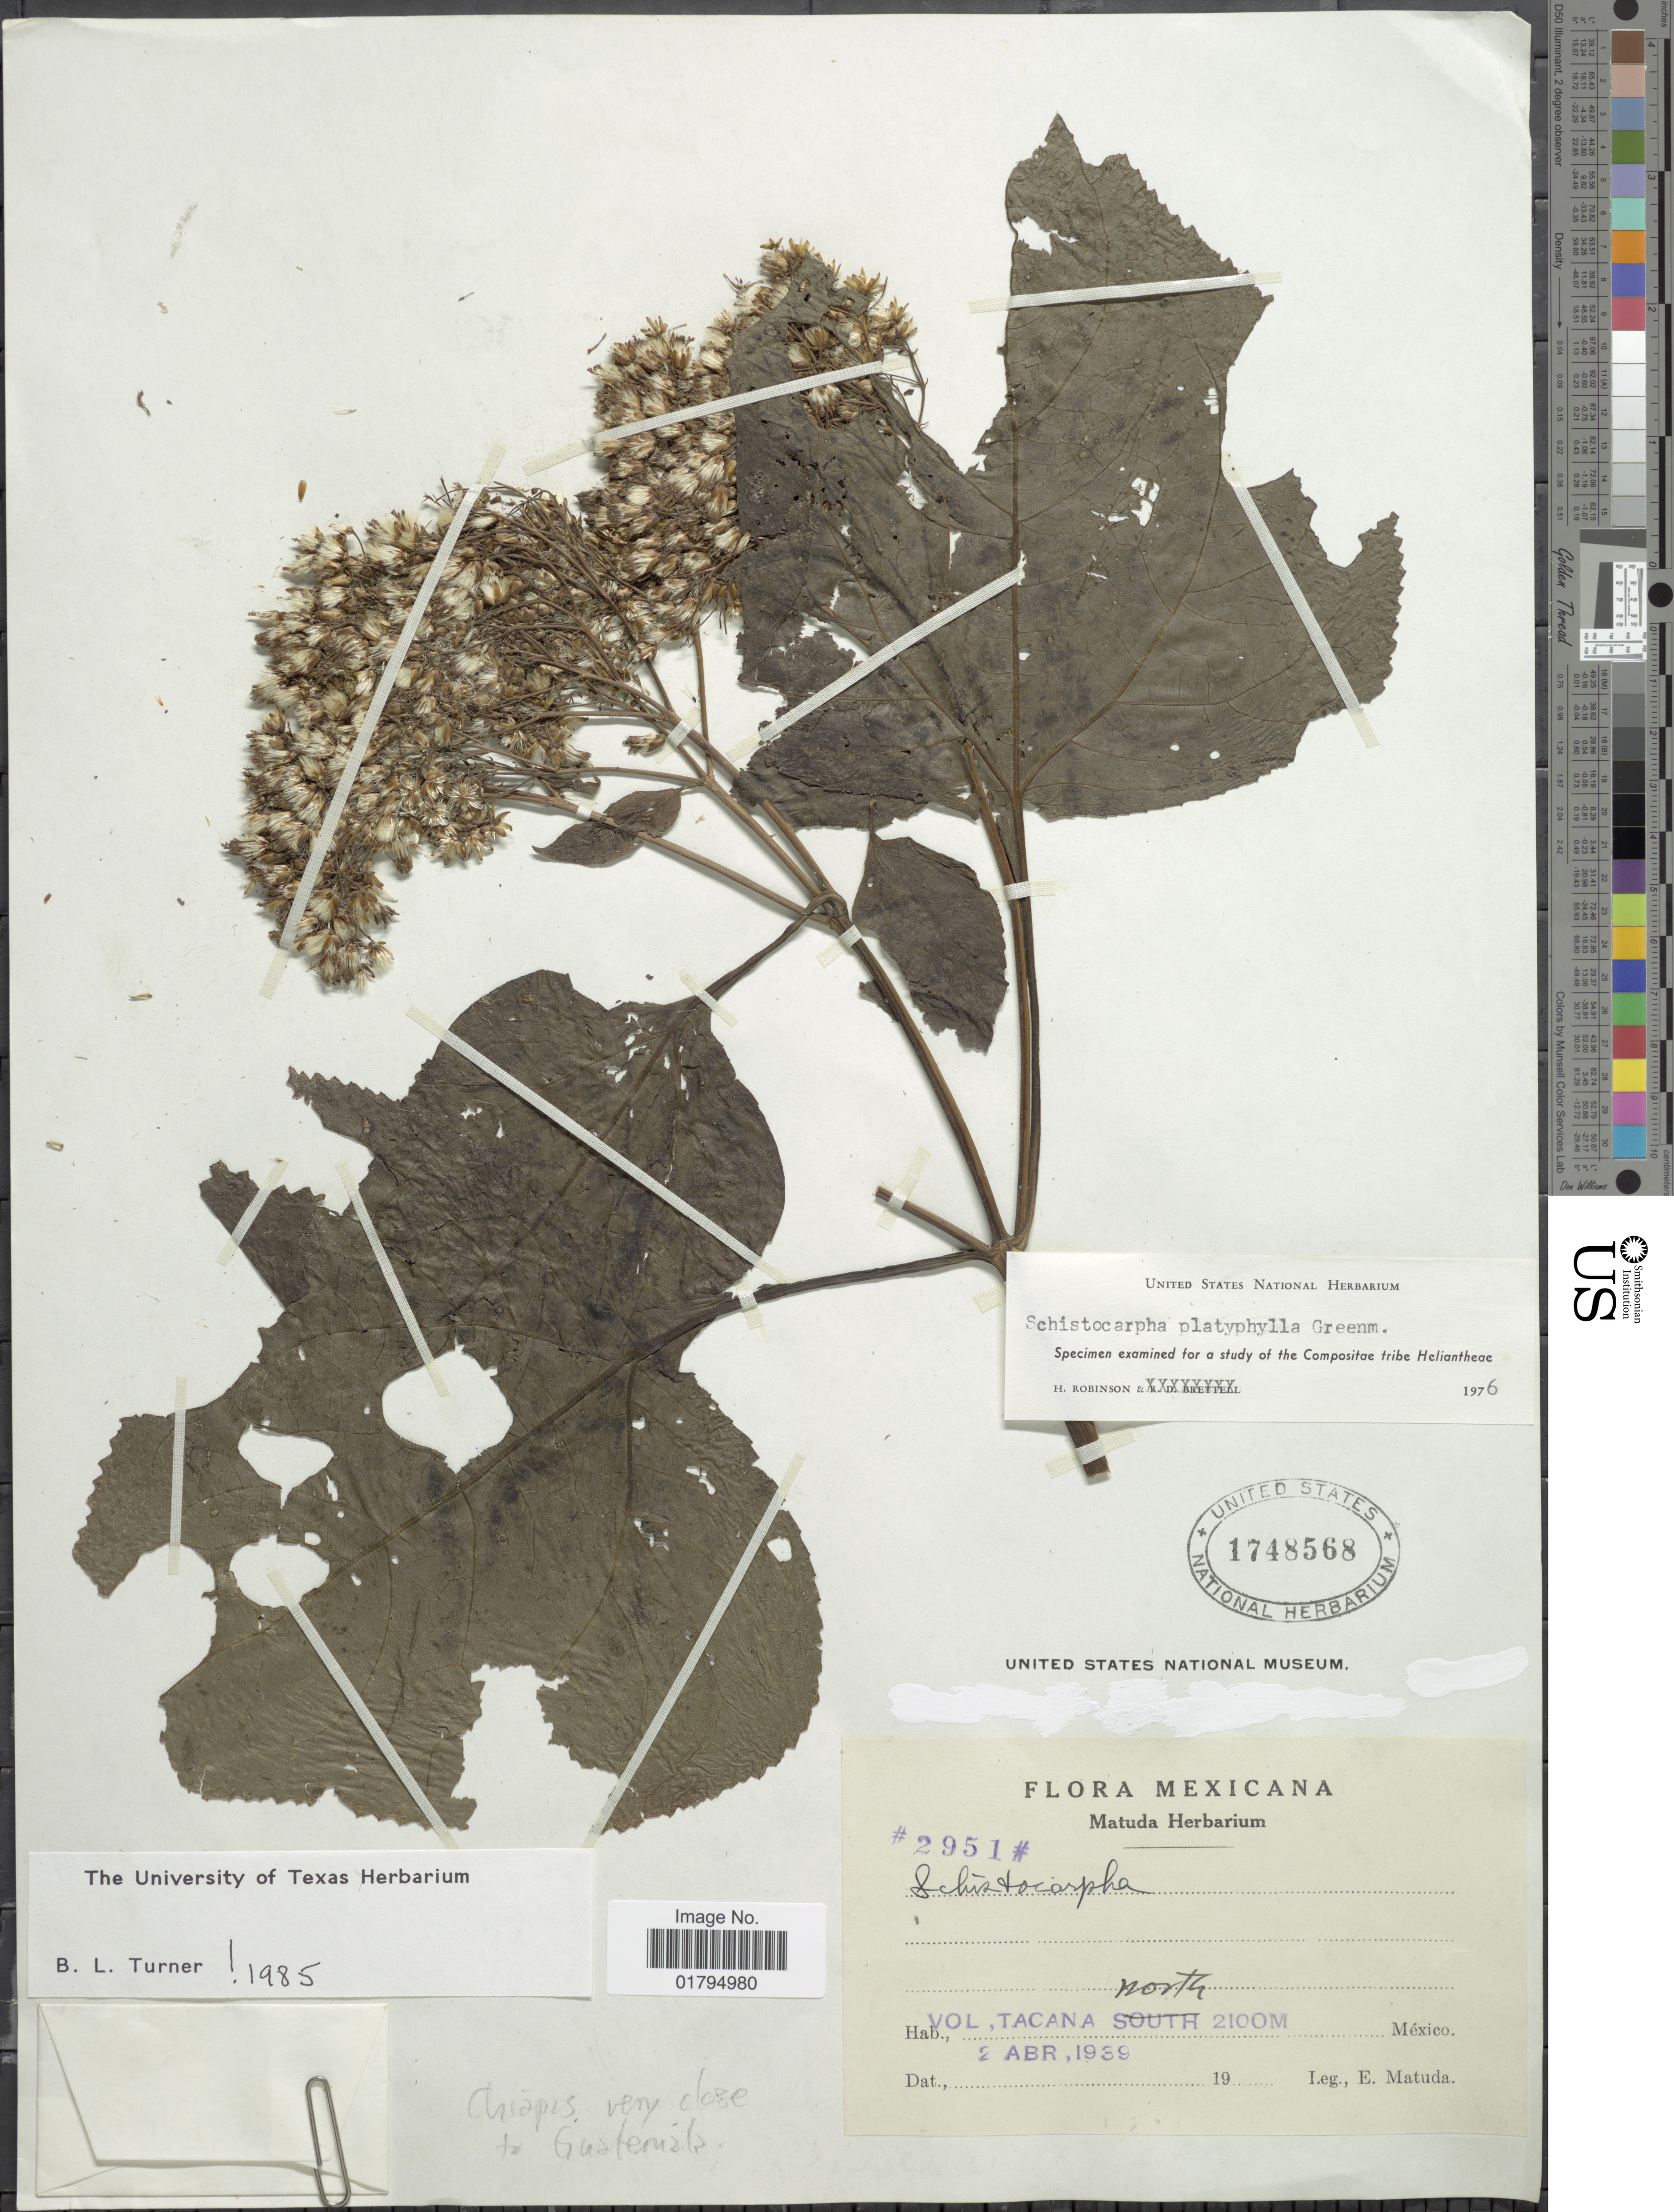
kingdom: Plantae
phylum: Tracheophyta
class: Magnoliopsida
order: Asterales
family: Asteraceae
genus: Schistocarpha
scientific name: Schistocarpha platyphylla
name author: Greenm.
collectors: E. Matuda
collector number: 2951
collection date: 1939-04-02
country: Mexico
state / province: México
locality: Vol. Tacana north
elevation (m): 2100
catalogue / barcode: US 1748568